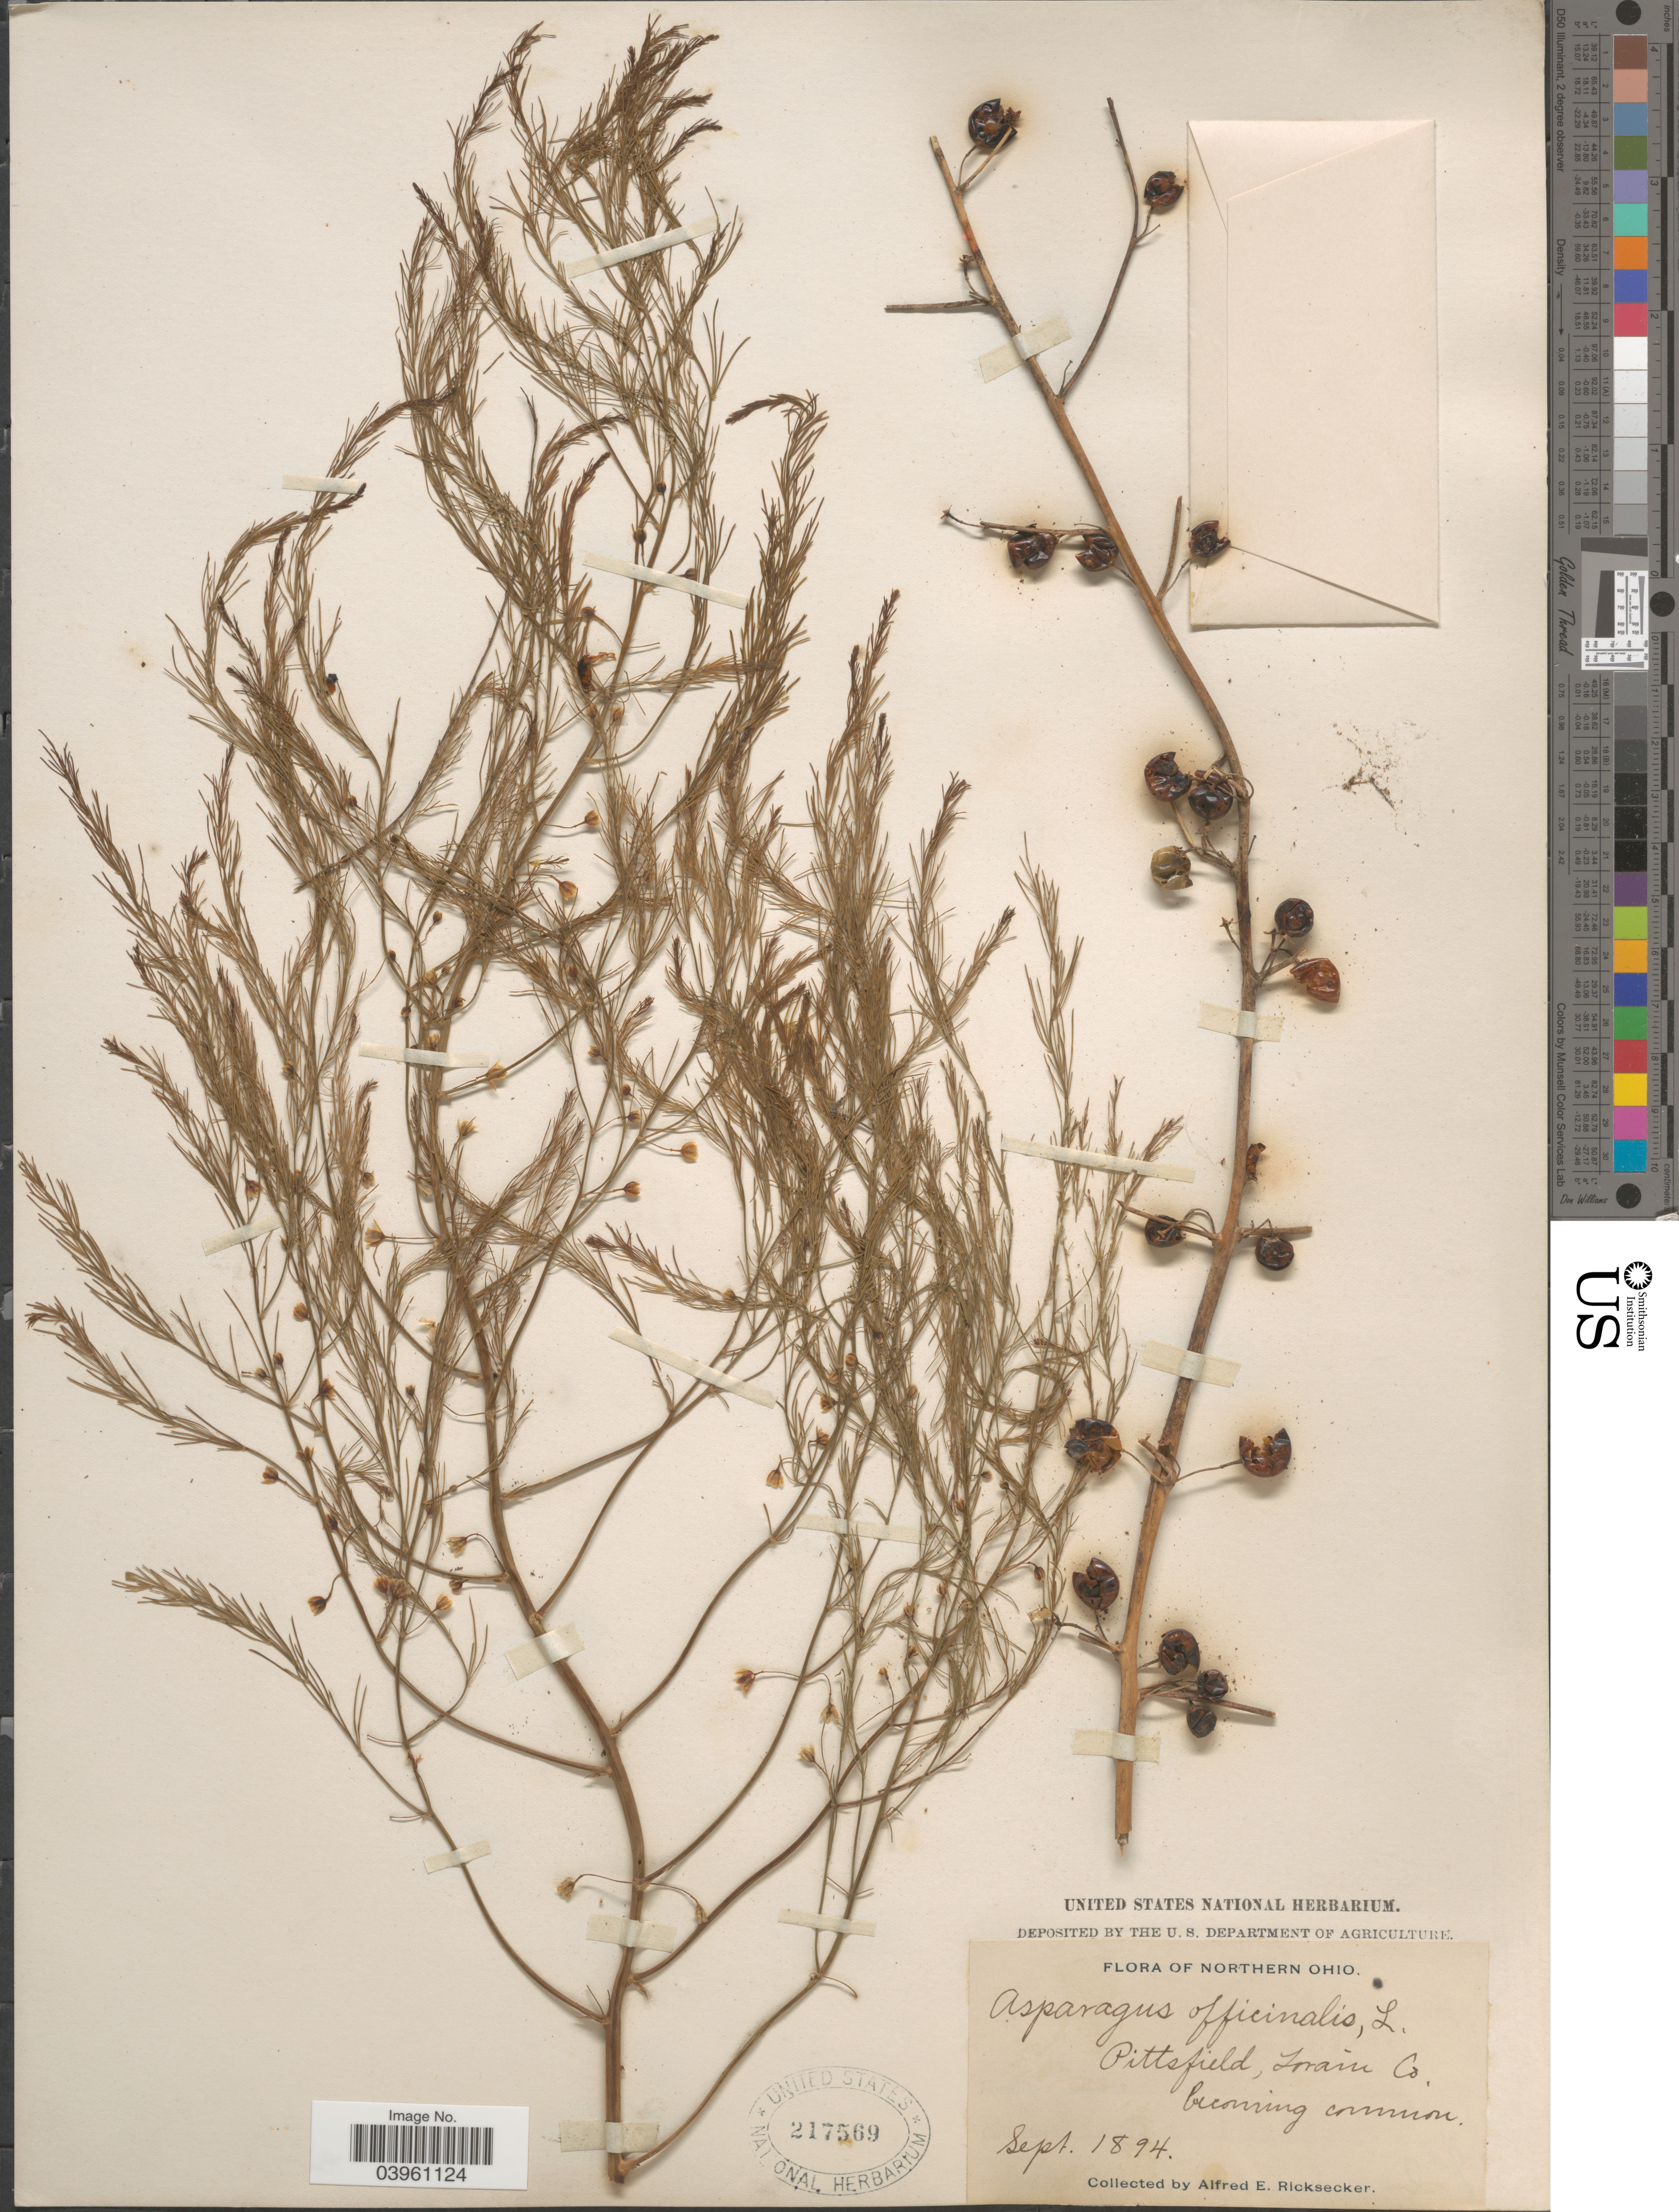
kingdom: Plantae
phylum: Tracheophyta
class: Liliopsida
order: Asparagales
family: Asparagaceae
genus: Asparagus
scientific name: Asparagus officinalis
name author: L.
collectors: A. E. Ricksecker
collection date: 1894-09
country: United States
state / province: Ohio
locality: Northern Ohio. Pittsfield, Lorain Co.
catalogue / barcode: US 217569